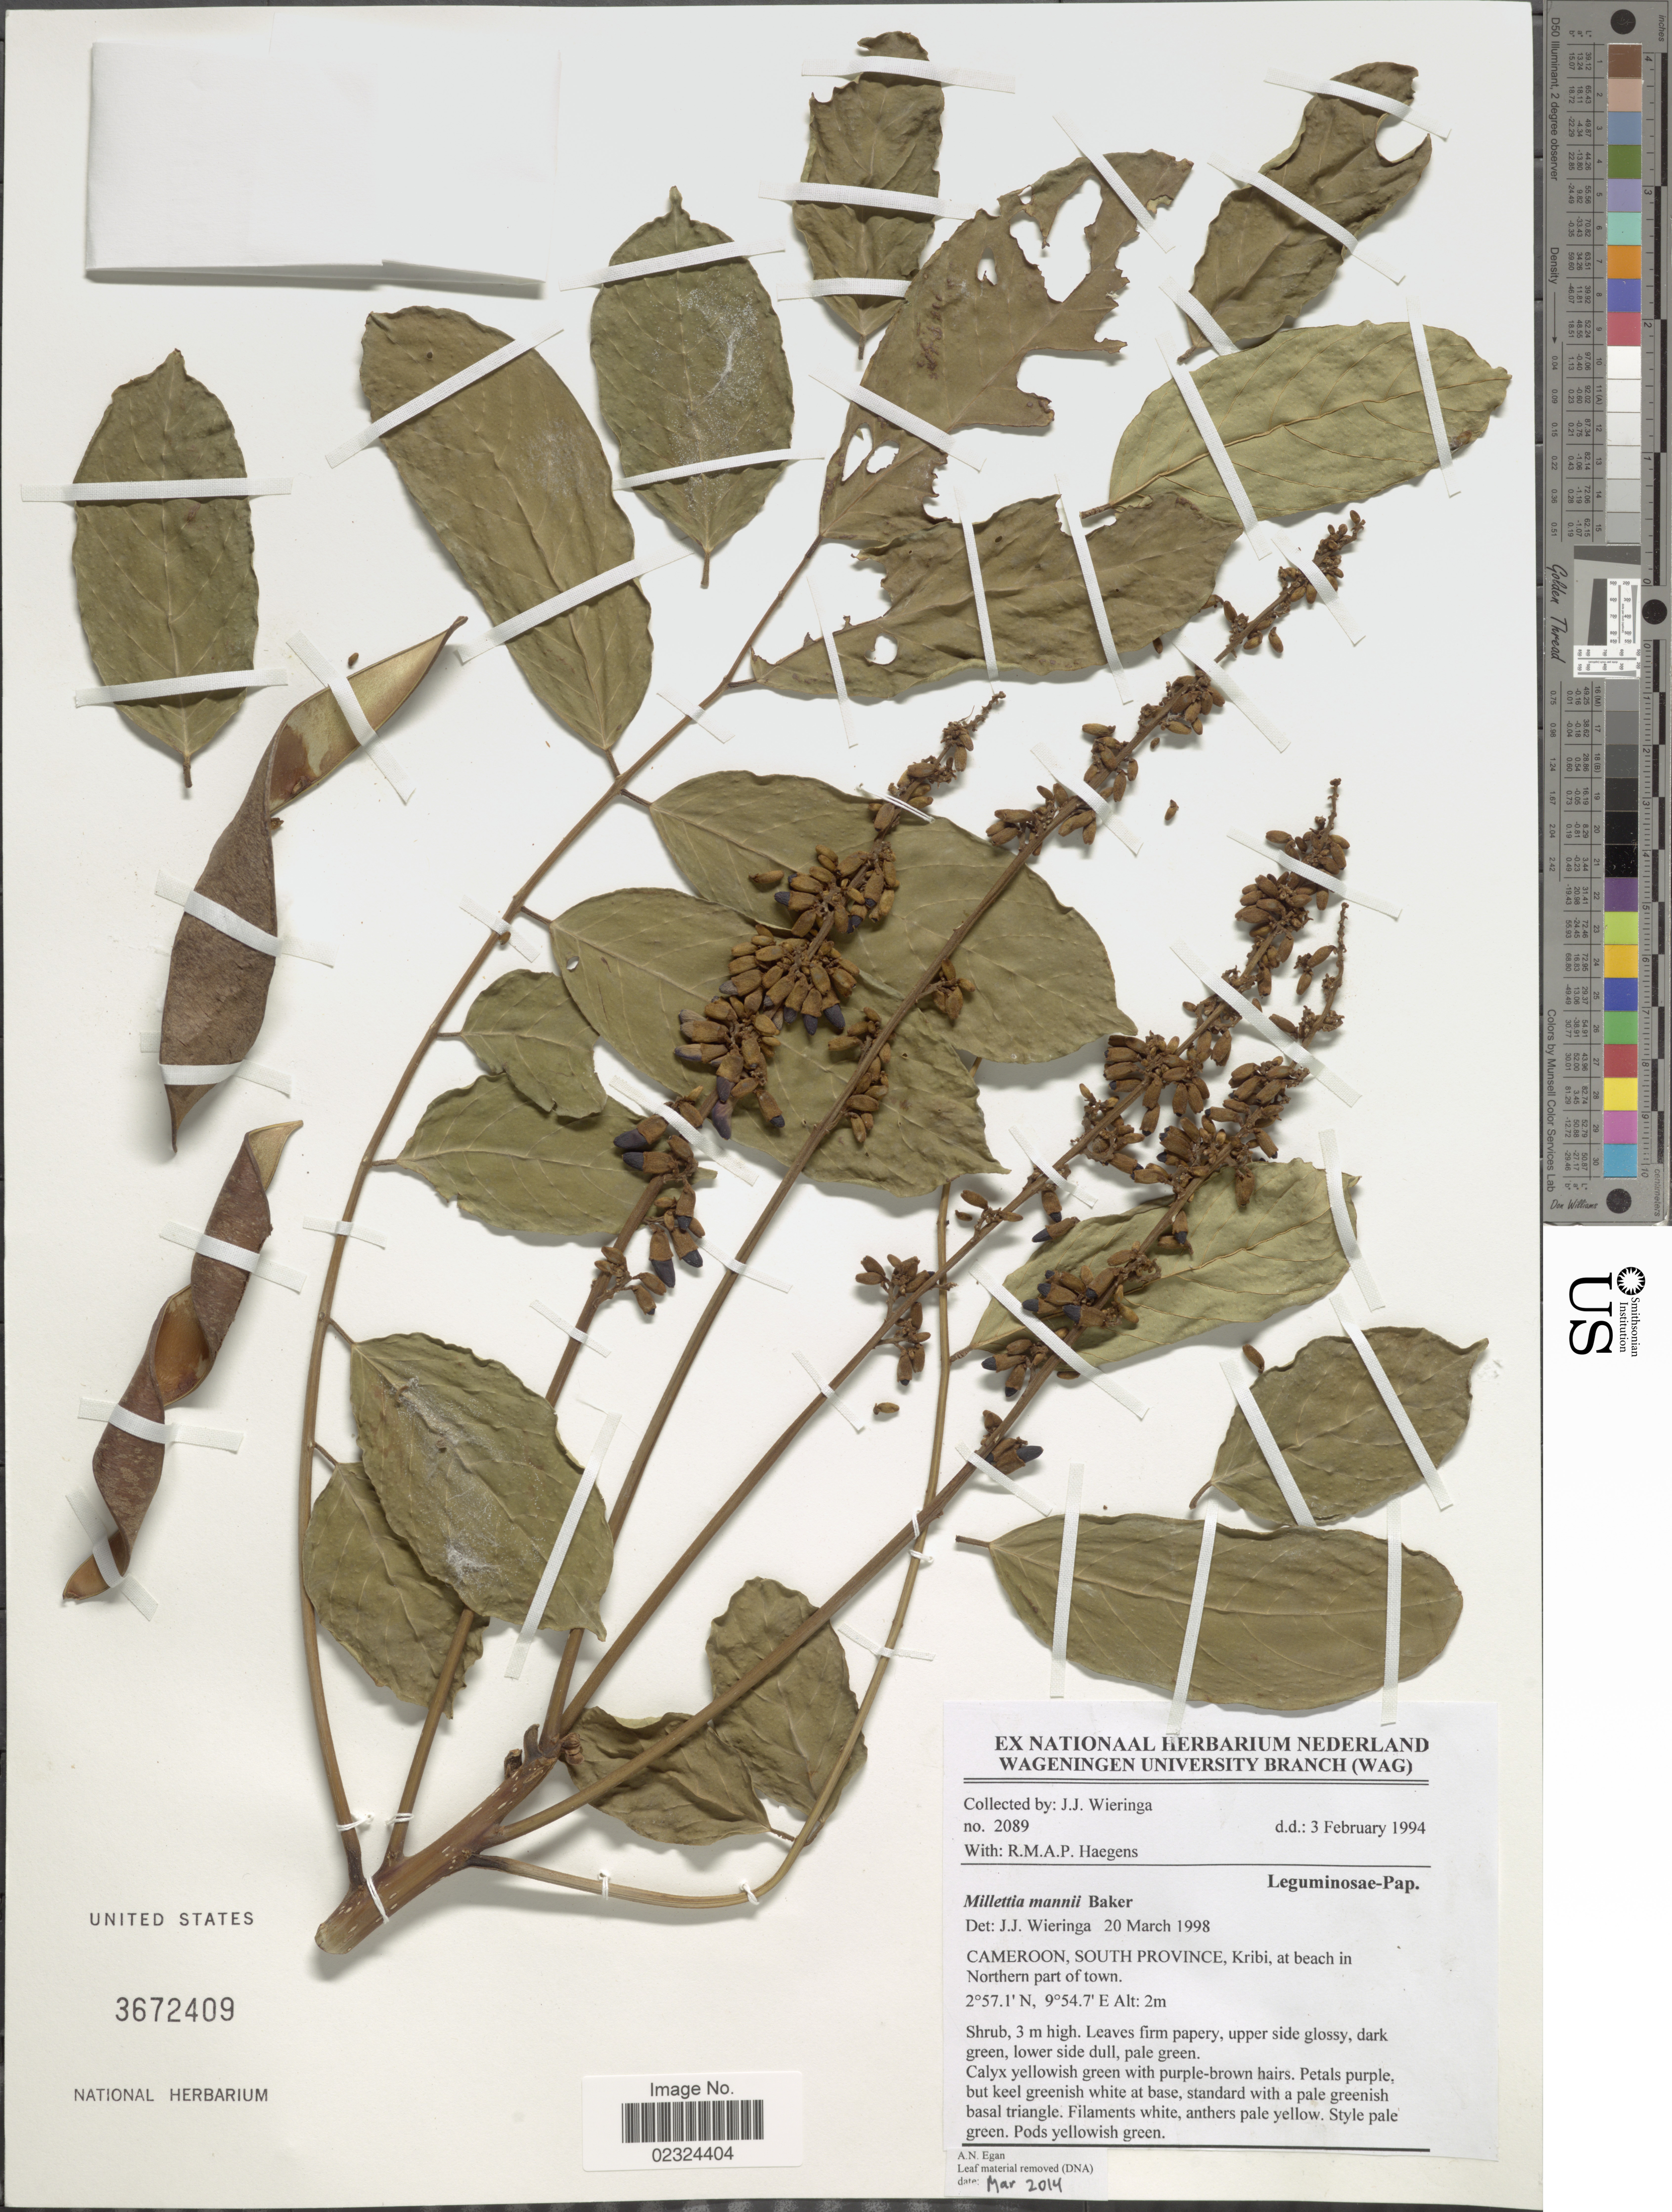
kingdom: Plantae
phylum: Tracheophyta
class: Magnoliopsida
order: Fabales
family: Fabaceae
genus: Millettia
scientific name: Millettia mannii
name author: Baker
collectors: J. Wieringa & R. Haegens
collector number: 2089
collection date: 1994-02-03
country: Cameroon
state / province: Sud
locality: South Province, Kribi, at beach in Northern parth of town.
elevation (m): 2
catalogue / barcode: US 3672409